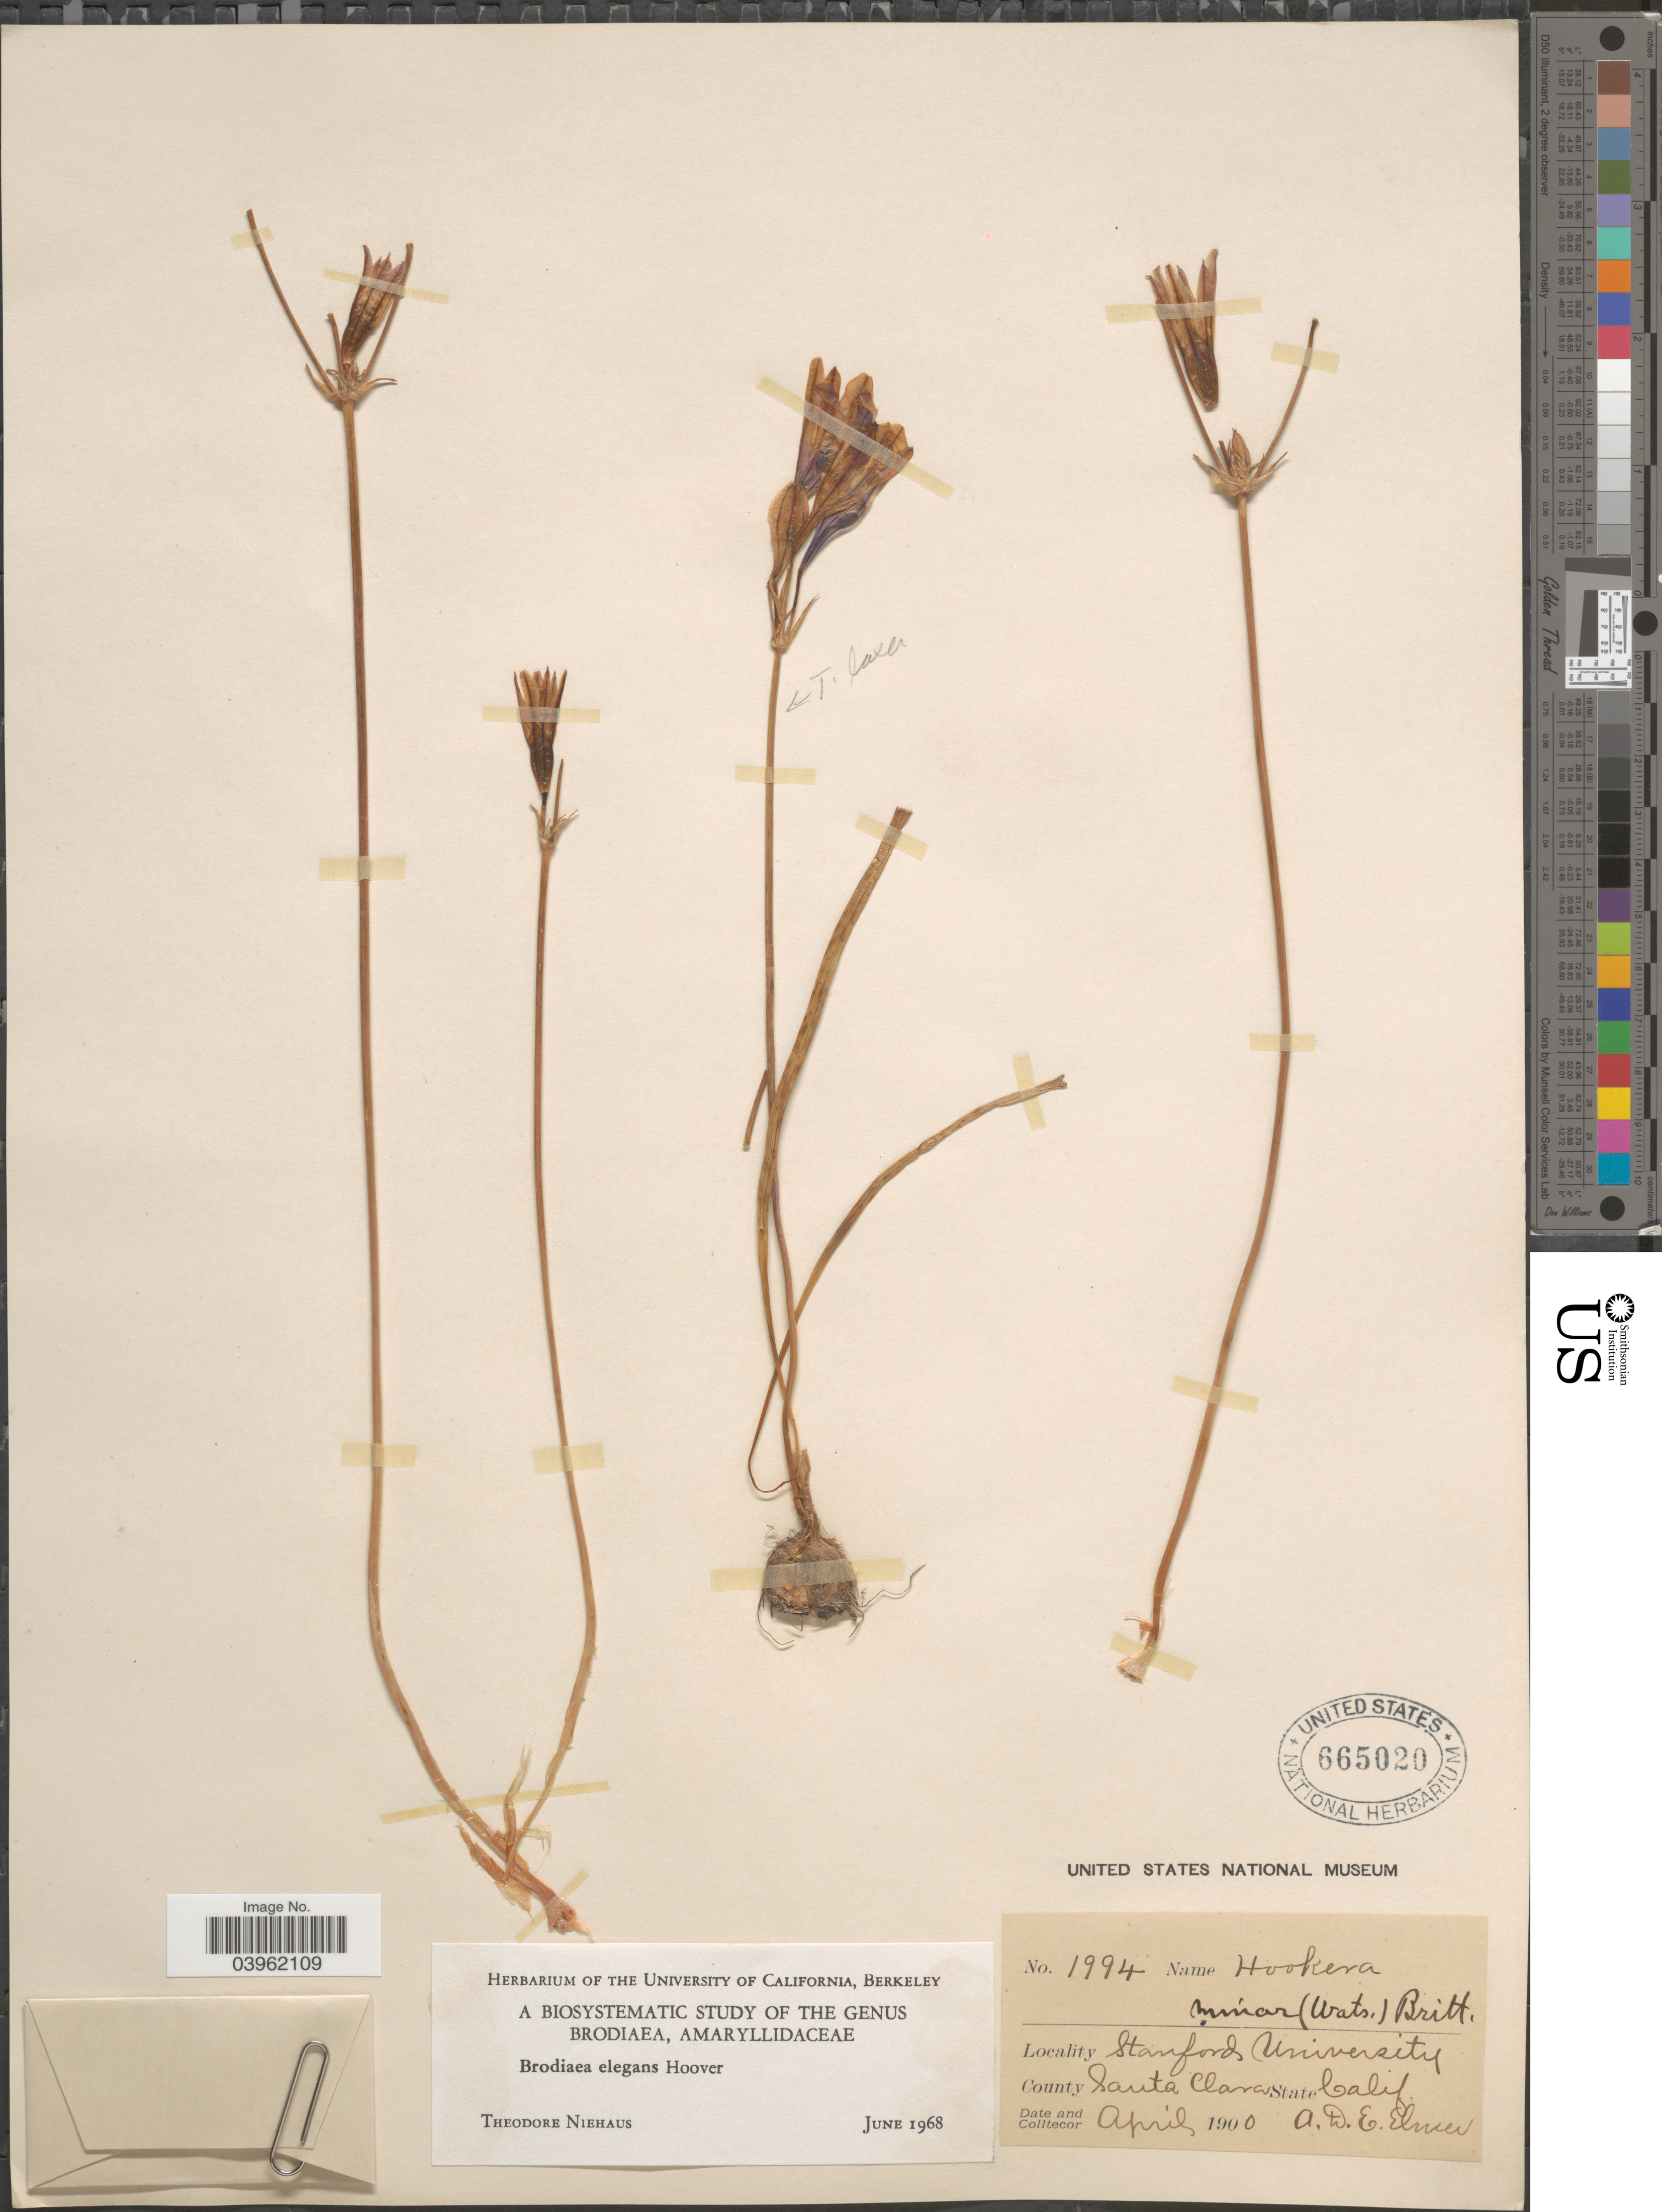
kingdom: Plantae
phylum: Tracheophyta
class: Liliopsida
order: Asparagales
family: Asparagaceae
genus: Brodiaea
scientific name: Brodiaea elegans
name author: Hoover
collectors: A. D. E. Elmer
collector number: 1994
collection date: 1900-04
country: United States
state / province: California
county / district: Santa Clara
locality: Stanfords University. County Santa Clara.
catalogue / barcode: US 665020